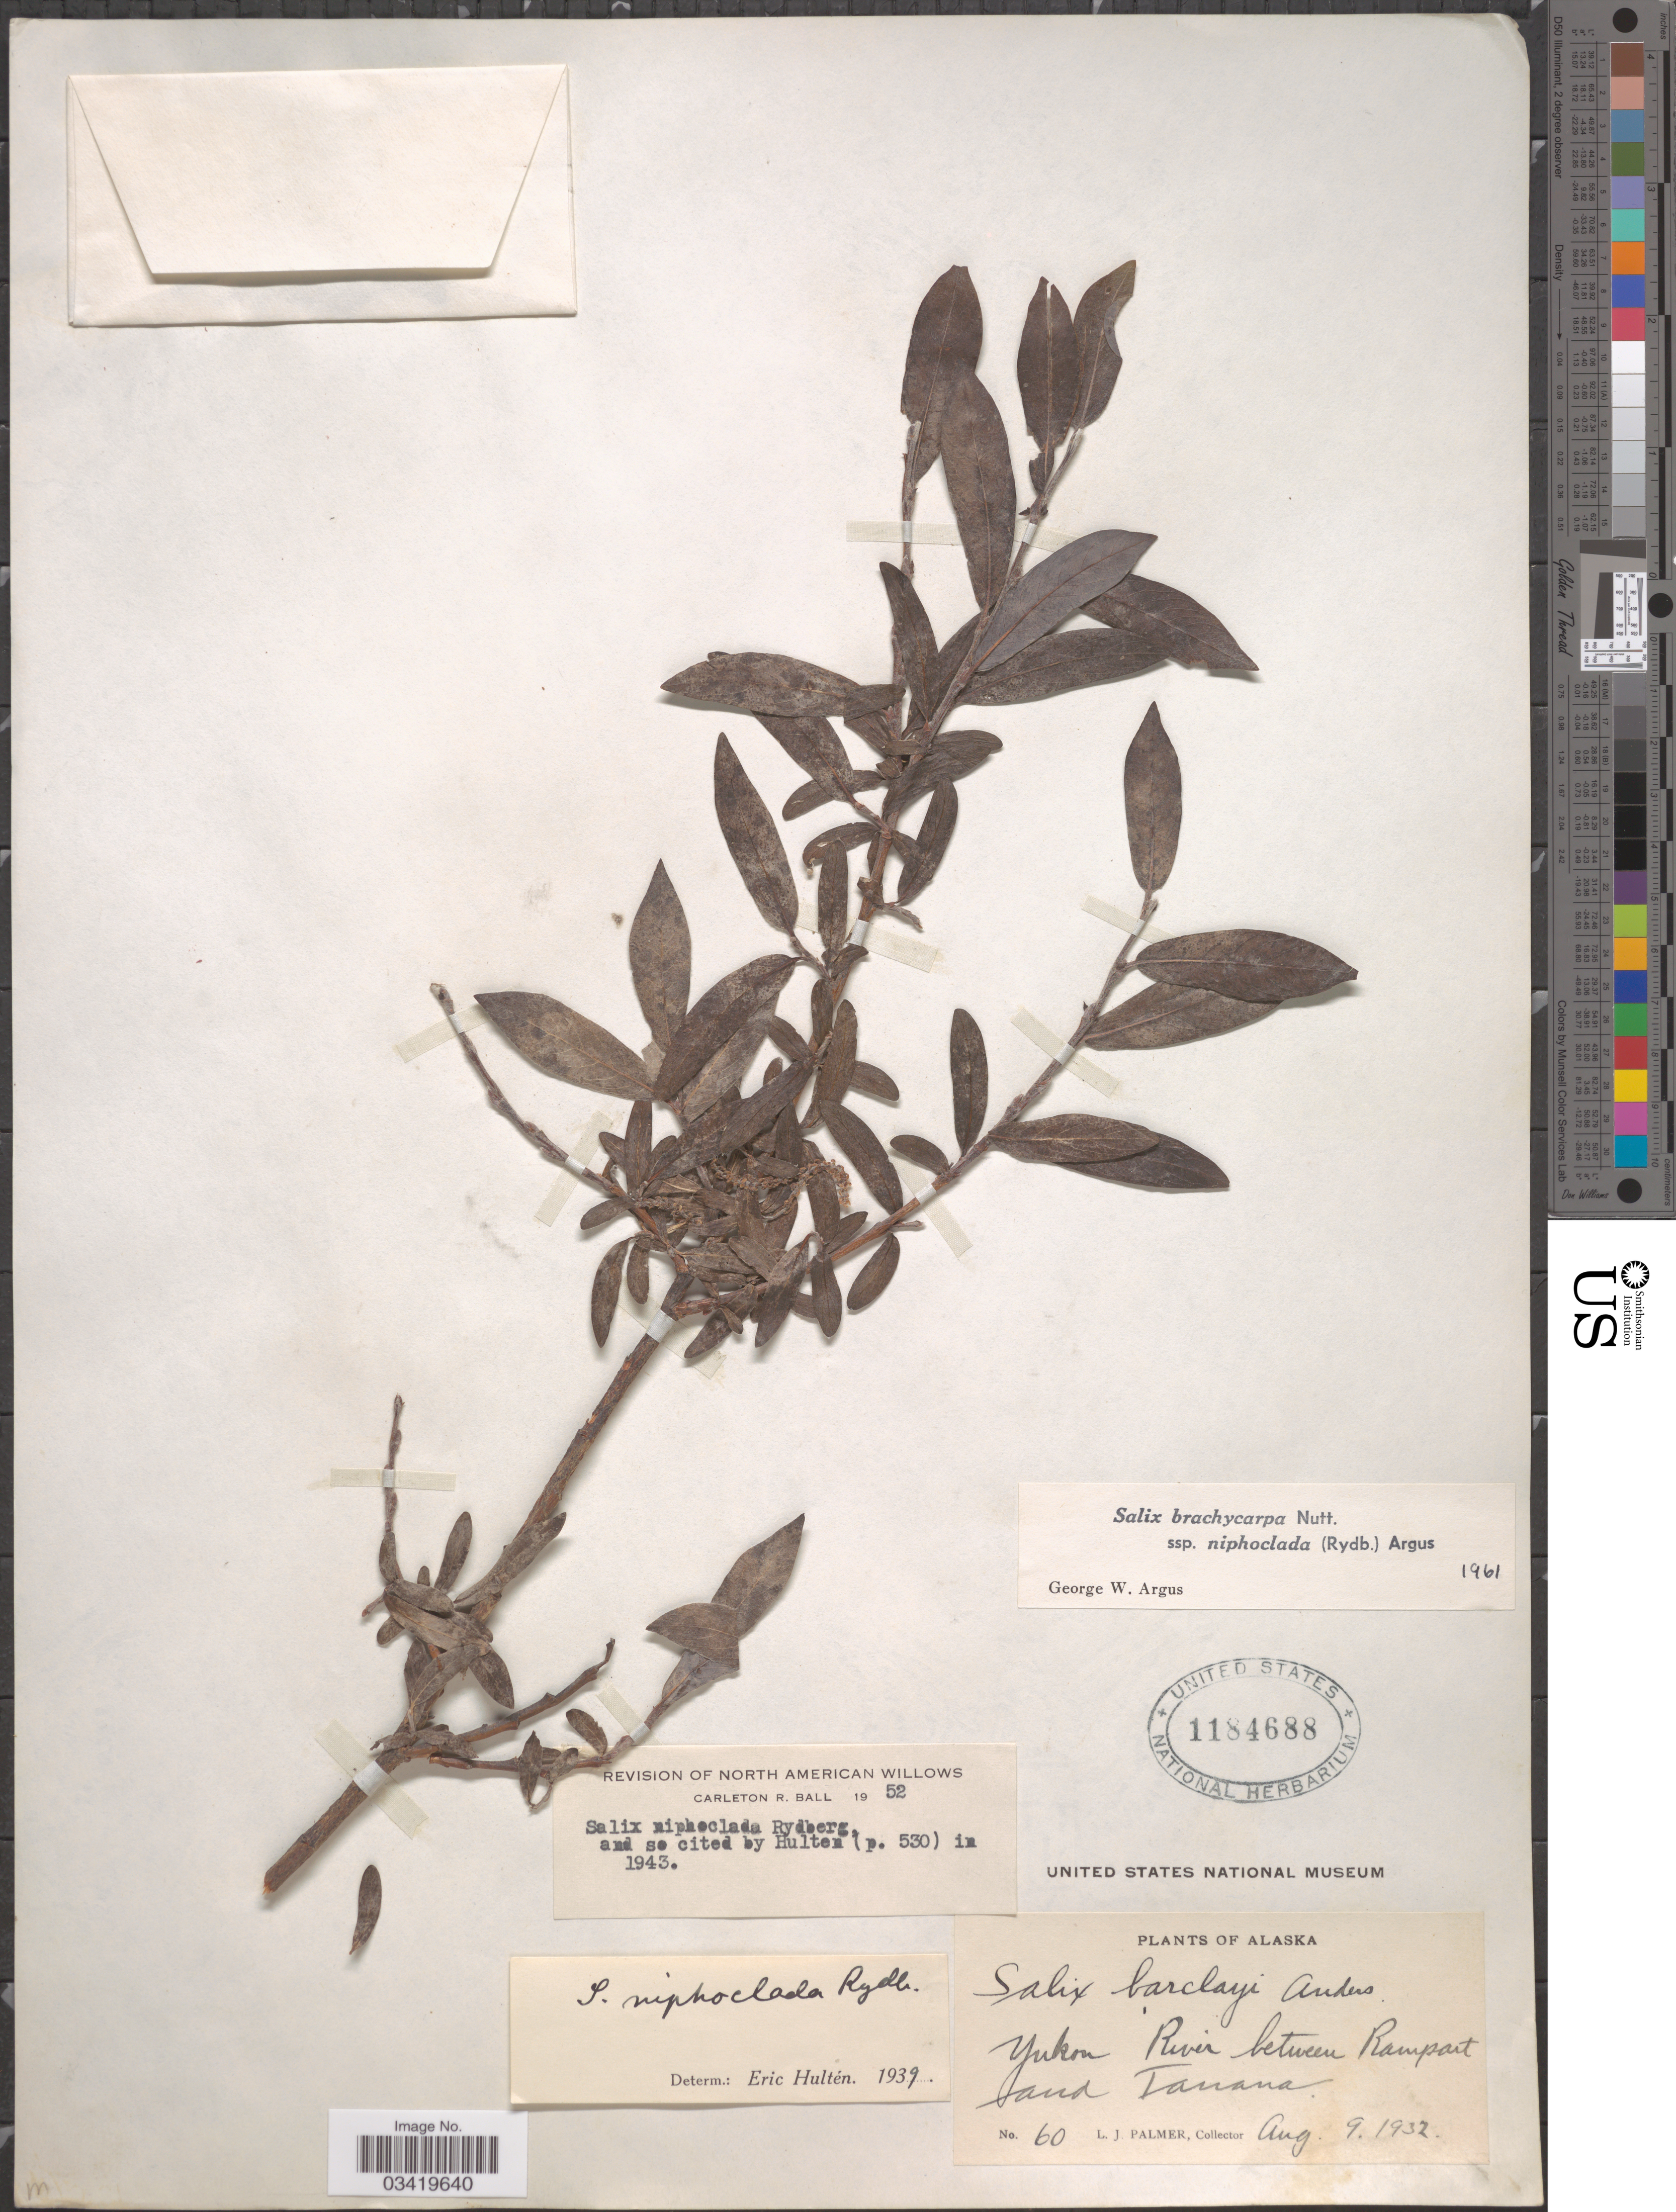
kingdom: Plantae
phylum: Tracheophyta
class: Magnoliopsida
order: Malpighiales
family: Salicaceae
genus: Salix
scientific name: Salix brachycarpa subsp. niphoclada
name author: (Rydb.) Argus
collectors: L. J. Palmer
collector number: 60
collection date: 1932-08-09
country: United States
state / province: Alaska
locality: Yukon River between Rampart and Tanana.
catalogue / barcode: US 1184688